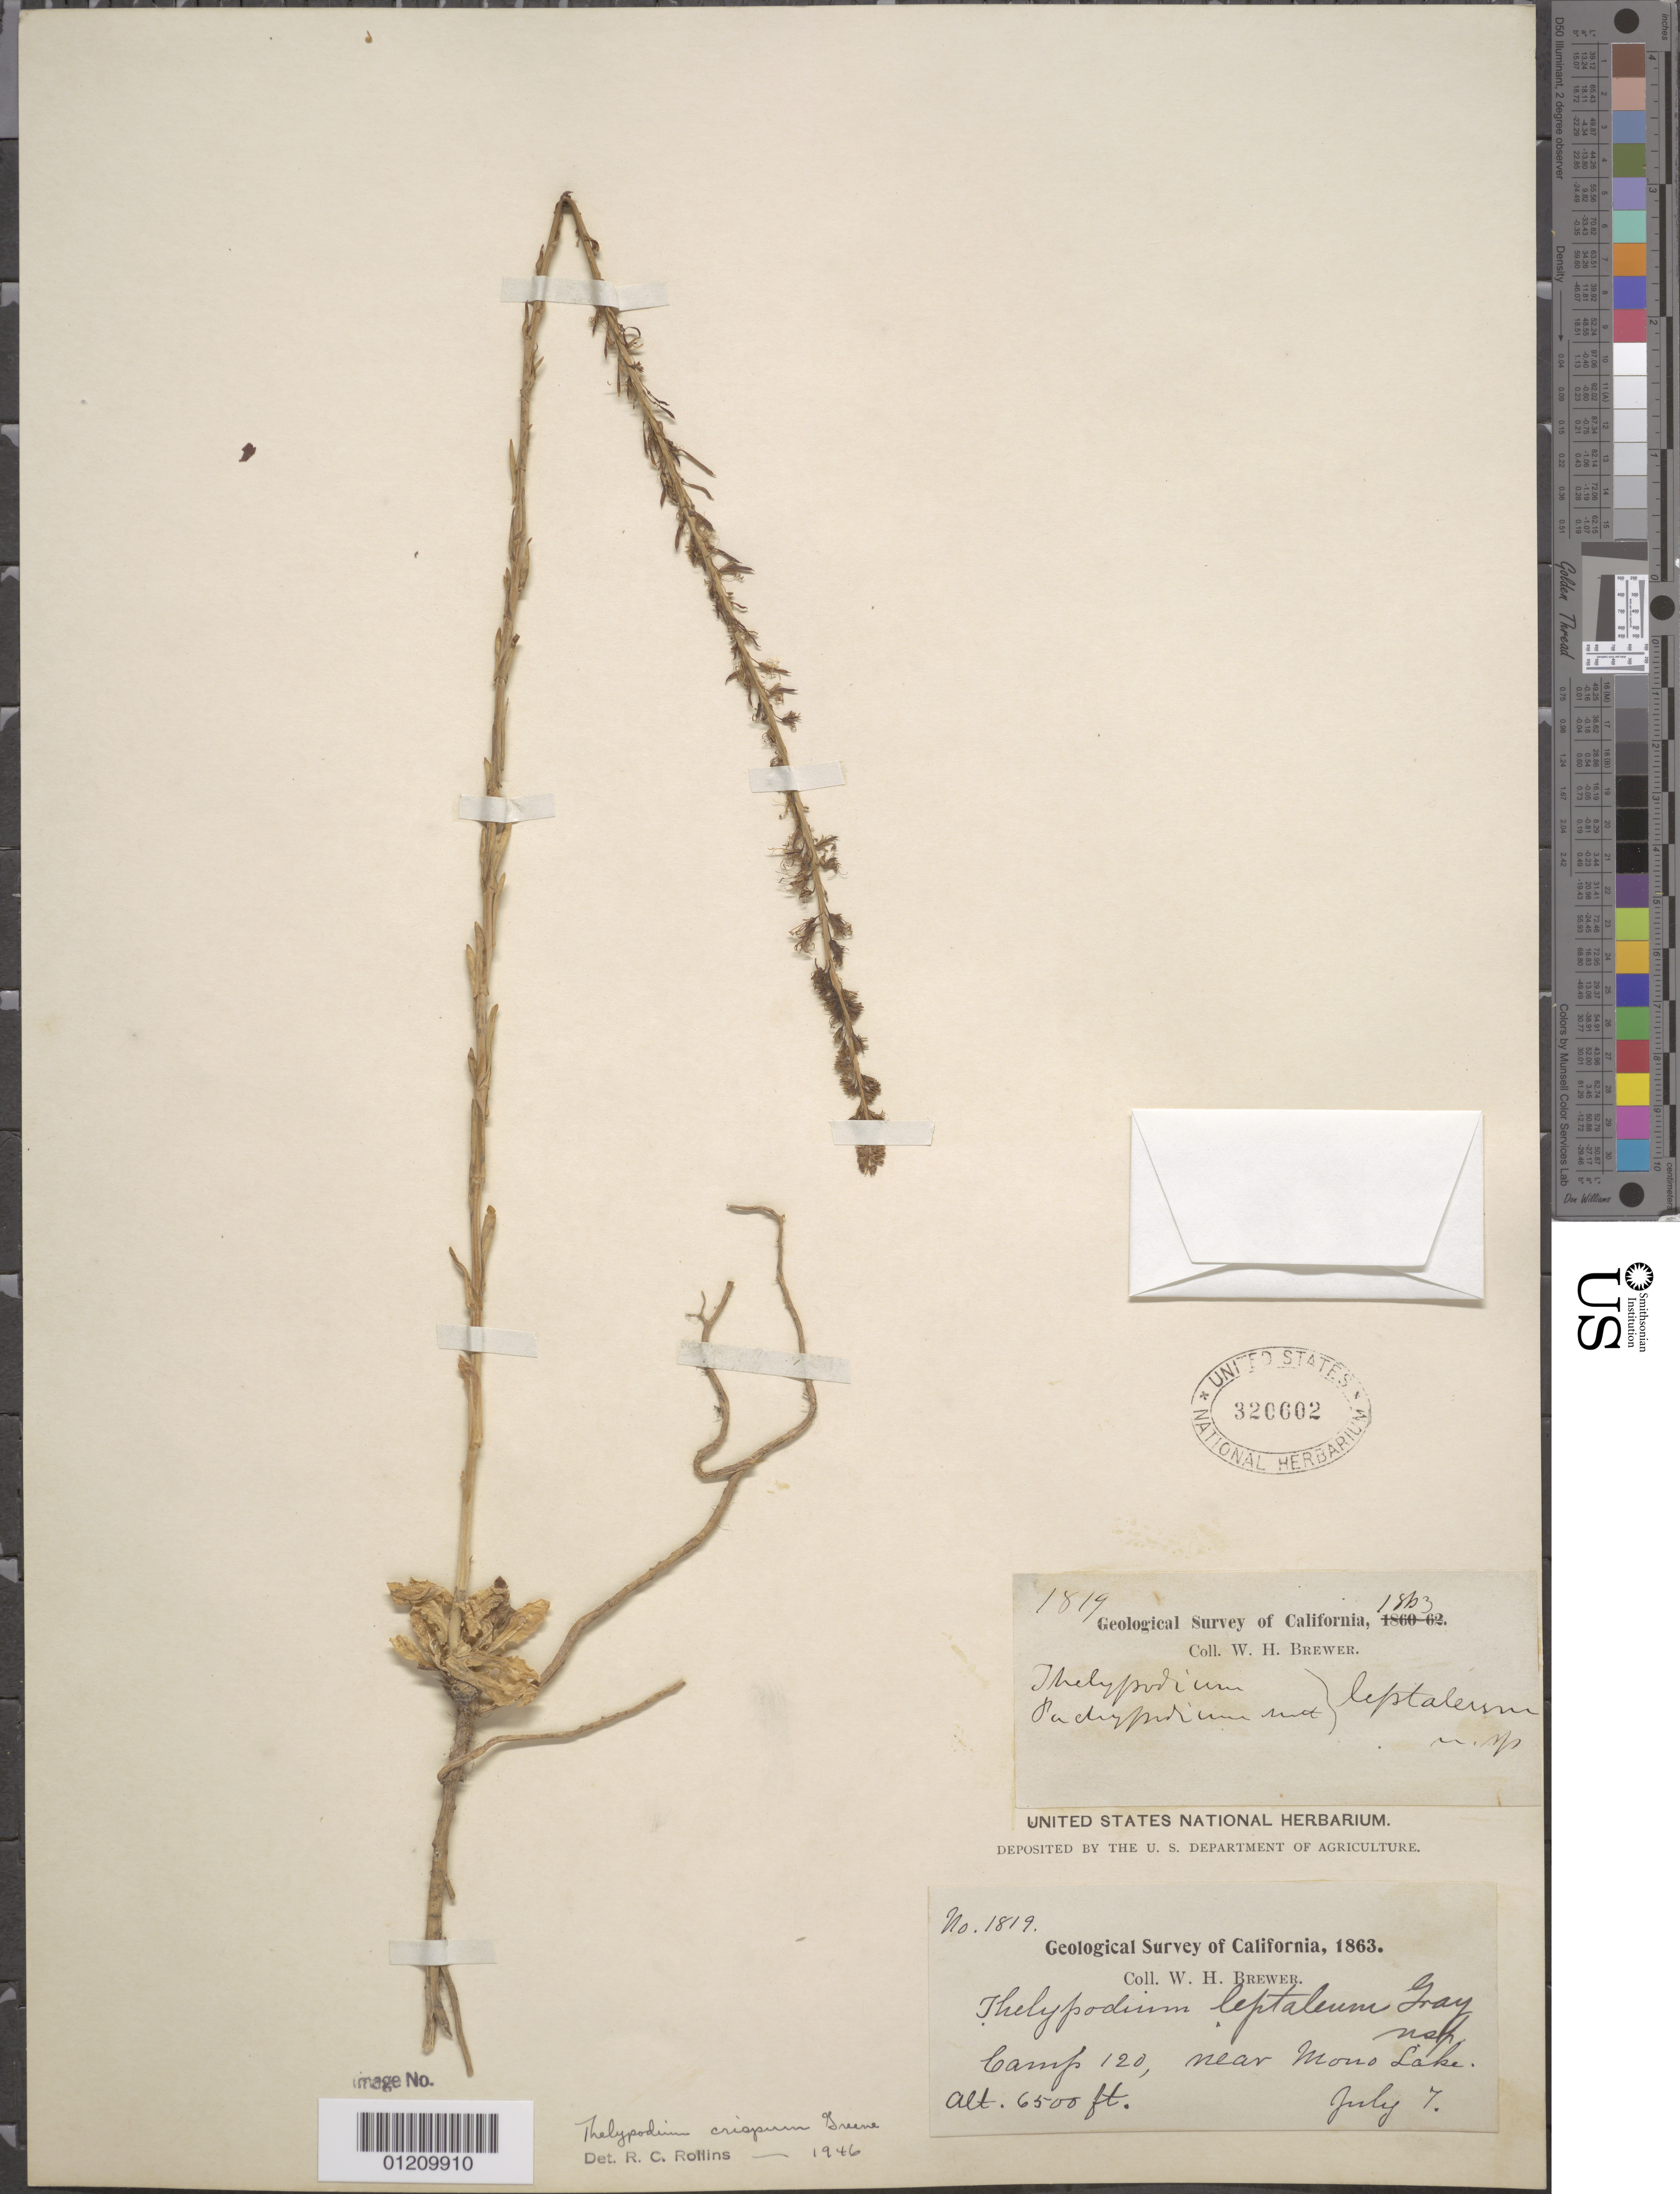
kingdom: Plantae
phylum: Tracheophyta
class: Magnoliopsida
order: Brassicales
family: Brassicaceae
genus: Thelypodium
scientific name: Thelypodium crispum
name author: Greene ex Payson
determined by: Al-Shehbaz, I. A., (MO), Missouri Botanical Garden (UNITED STATES)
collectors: W. H. Brewer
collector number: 1819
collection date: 1863-07-07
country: United States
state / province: California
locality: Camp 120, near Mono Lake.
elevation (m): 1981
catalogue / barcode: US 320602